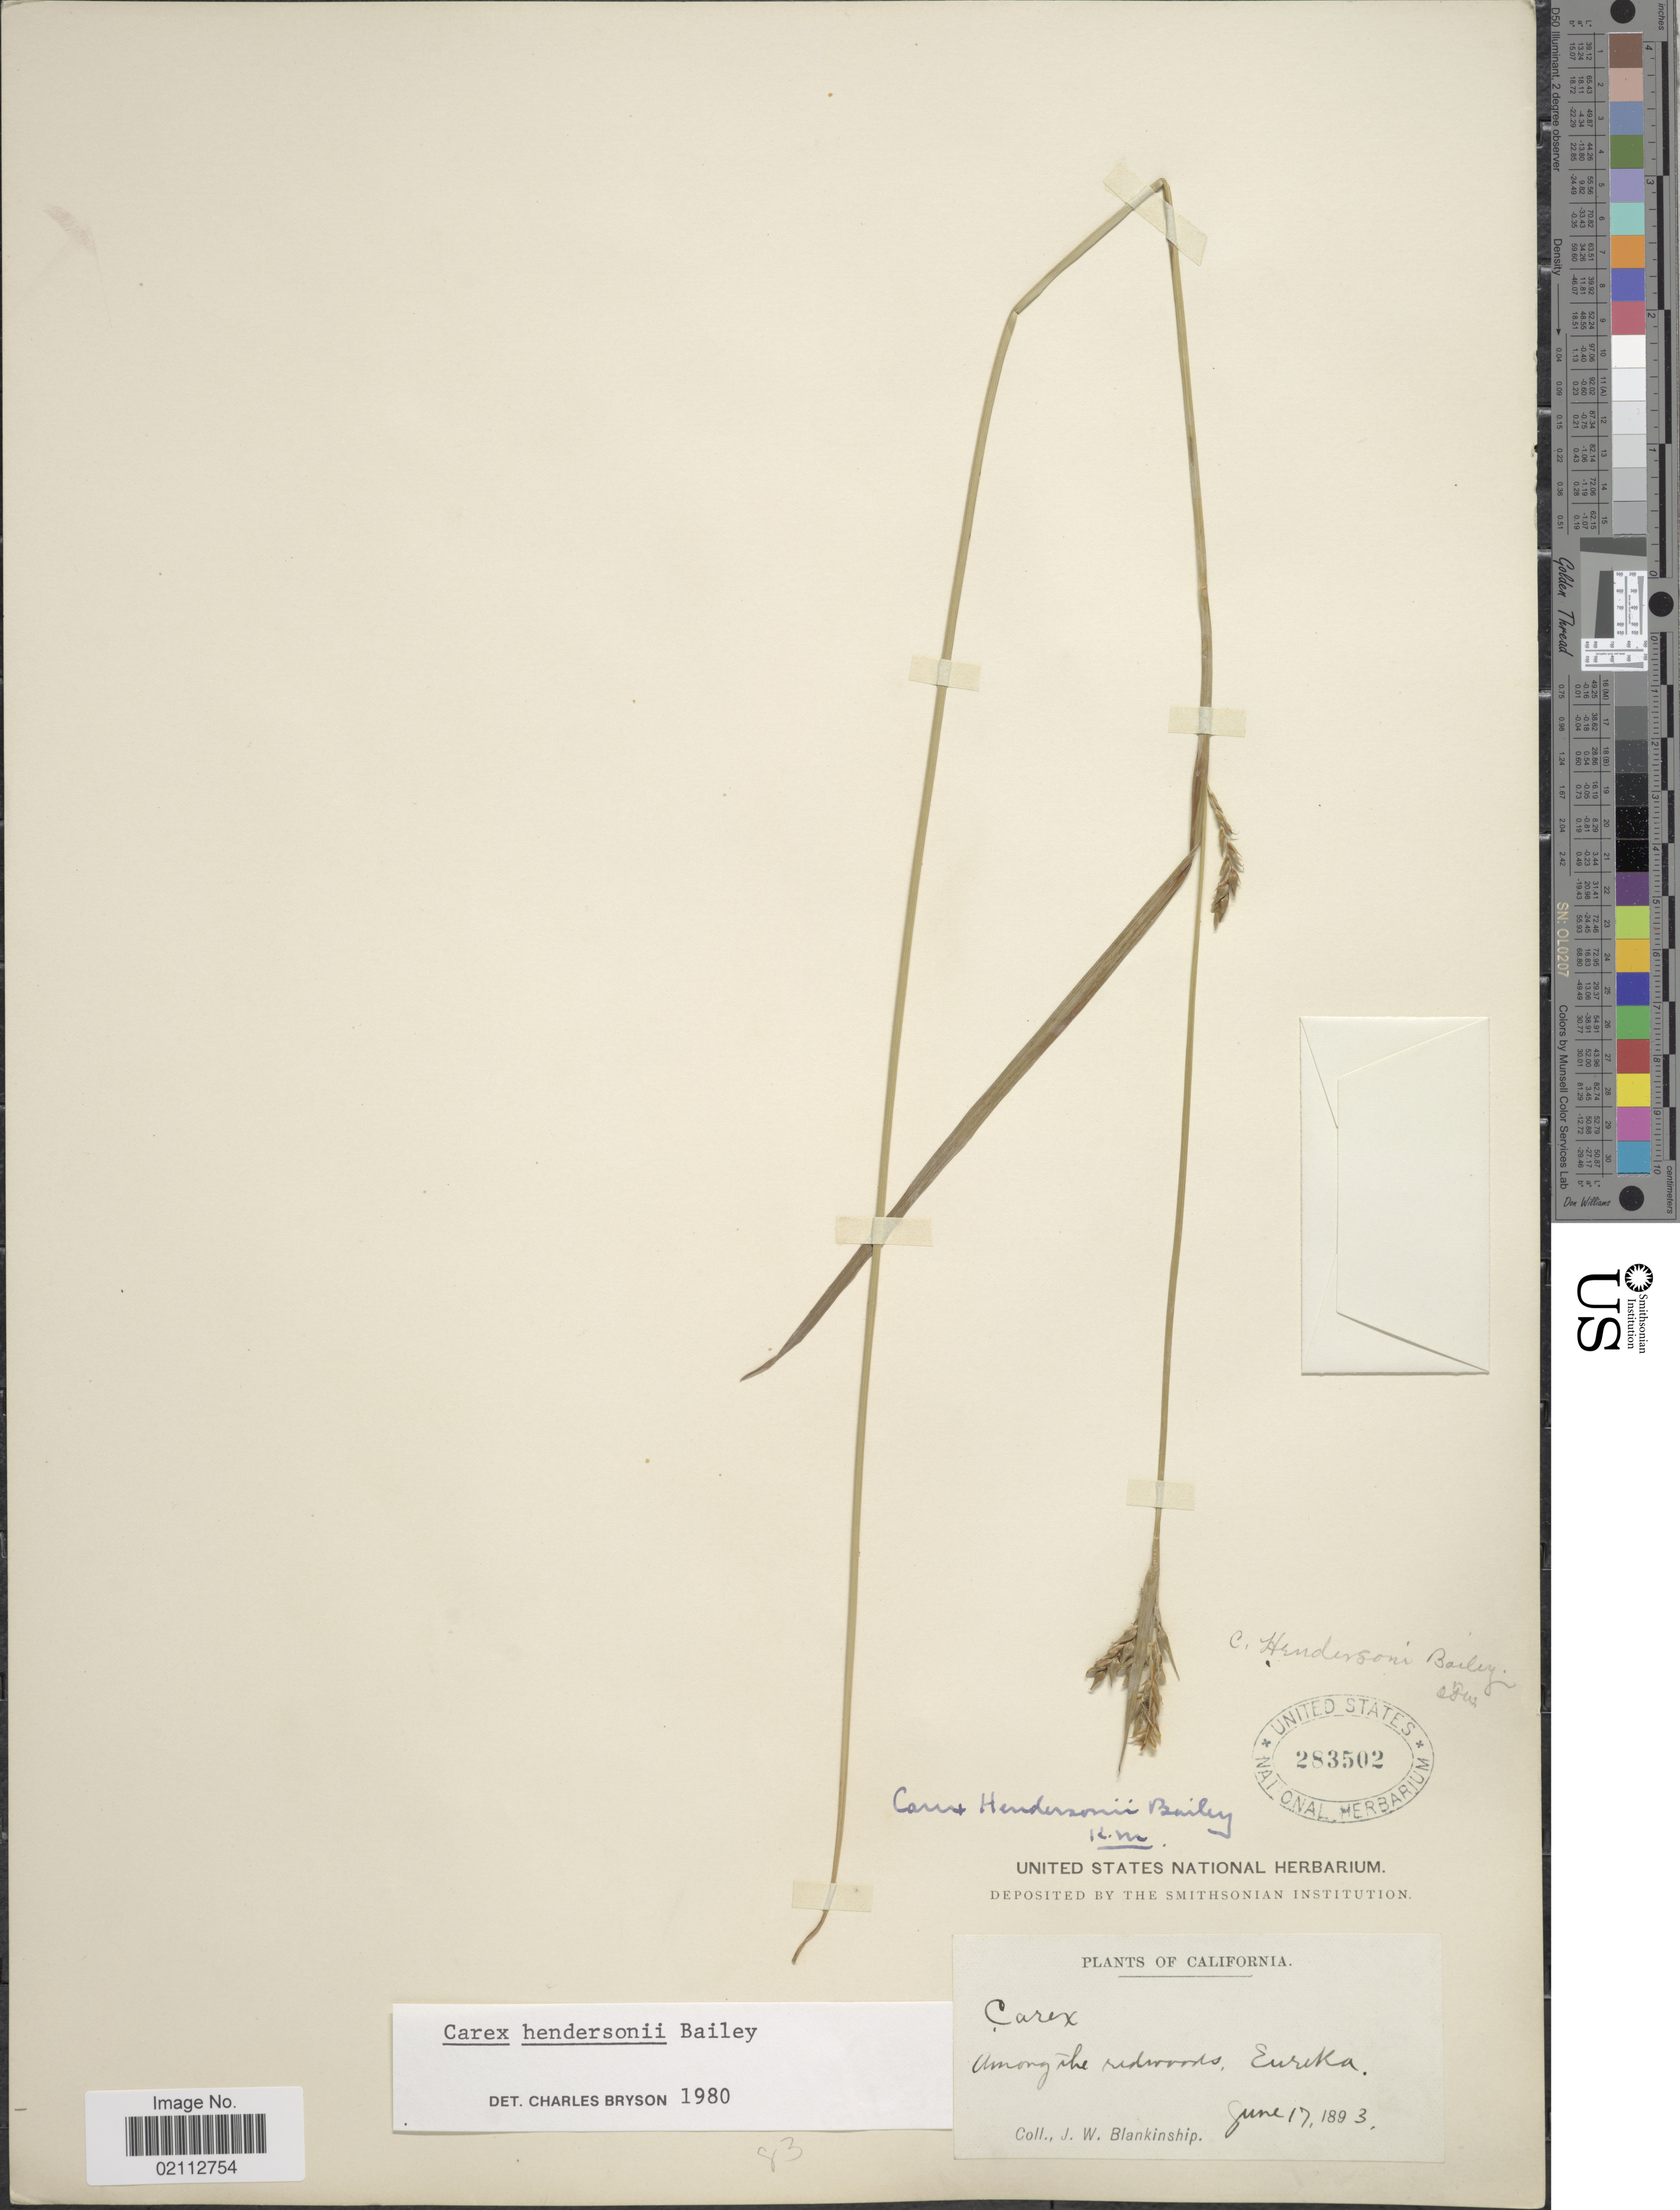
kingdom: Plantae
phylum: Tracheophyta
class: Liliopsida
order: Poales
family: Cyperaceae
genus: Carex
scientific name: Carex hendersonii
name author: L.H. Bailey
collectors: J. W. Blankinship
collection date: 1893-06-17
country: United States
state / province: California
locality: Eureka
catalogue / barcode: US 283502